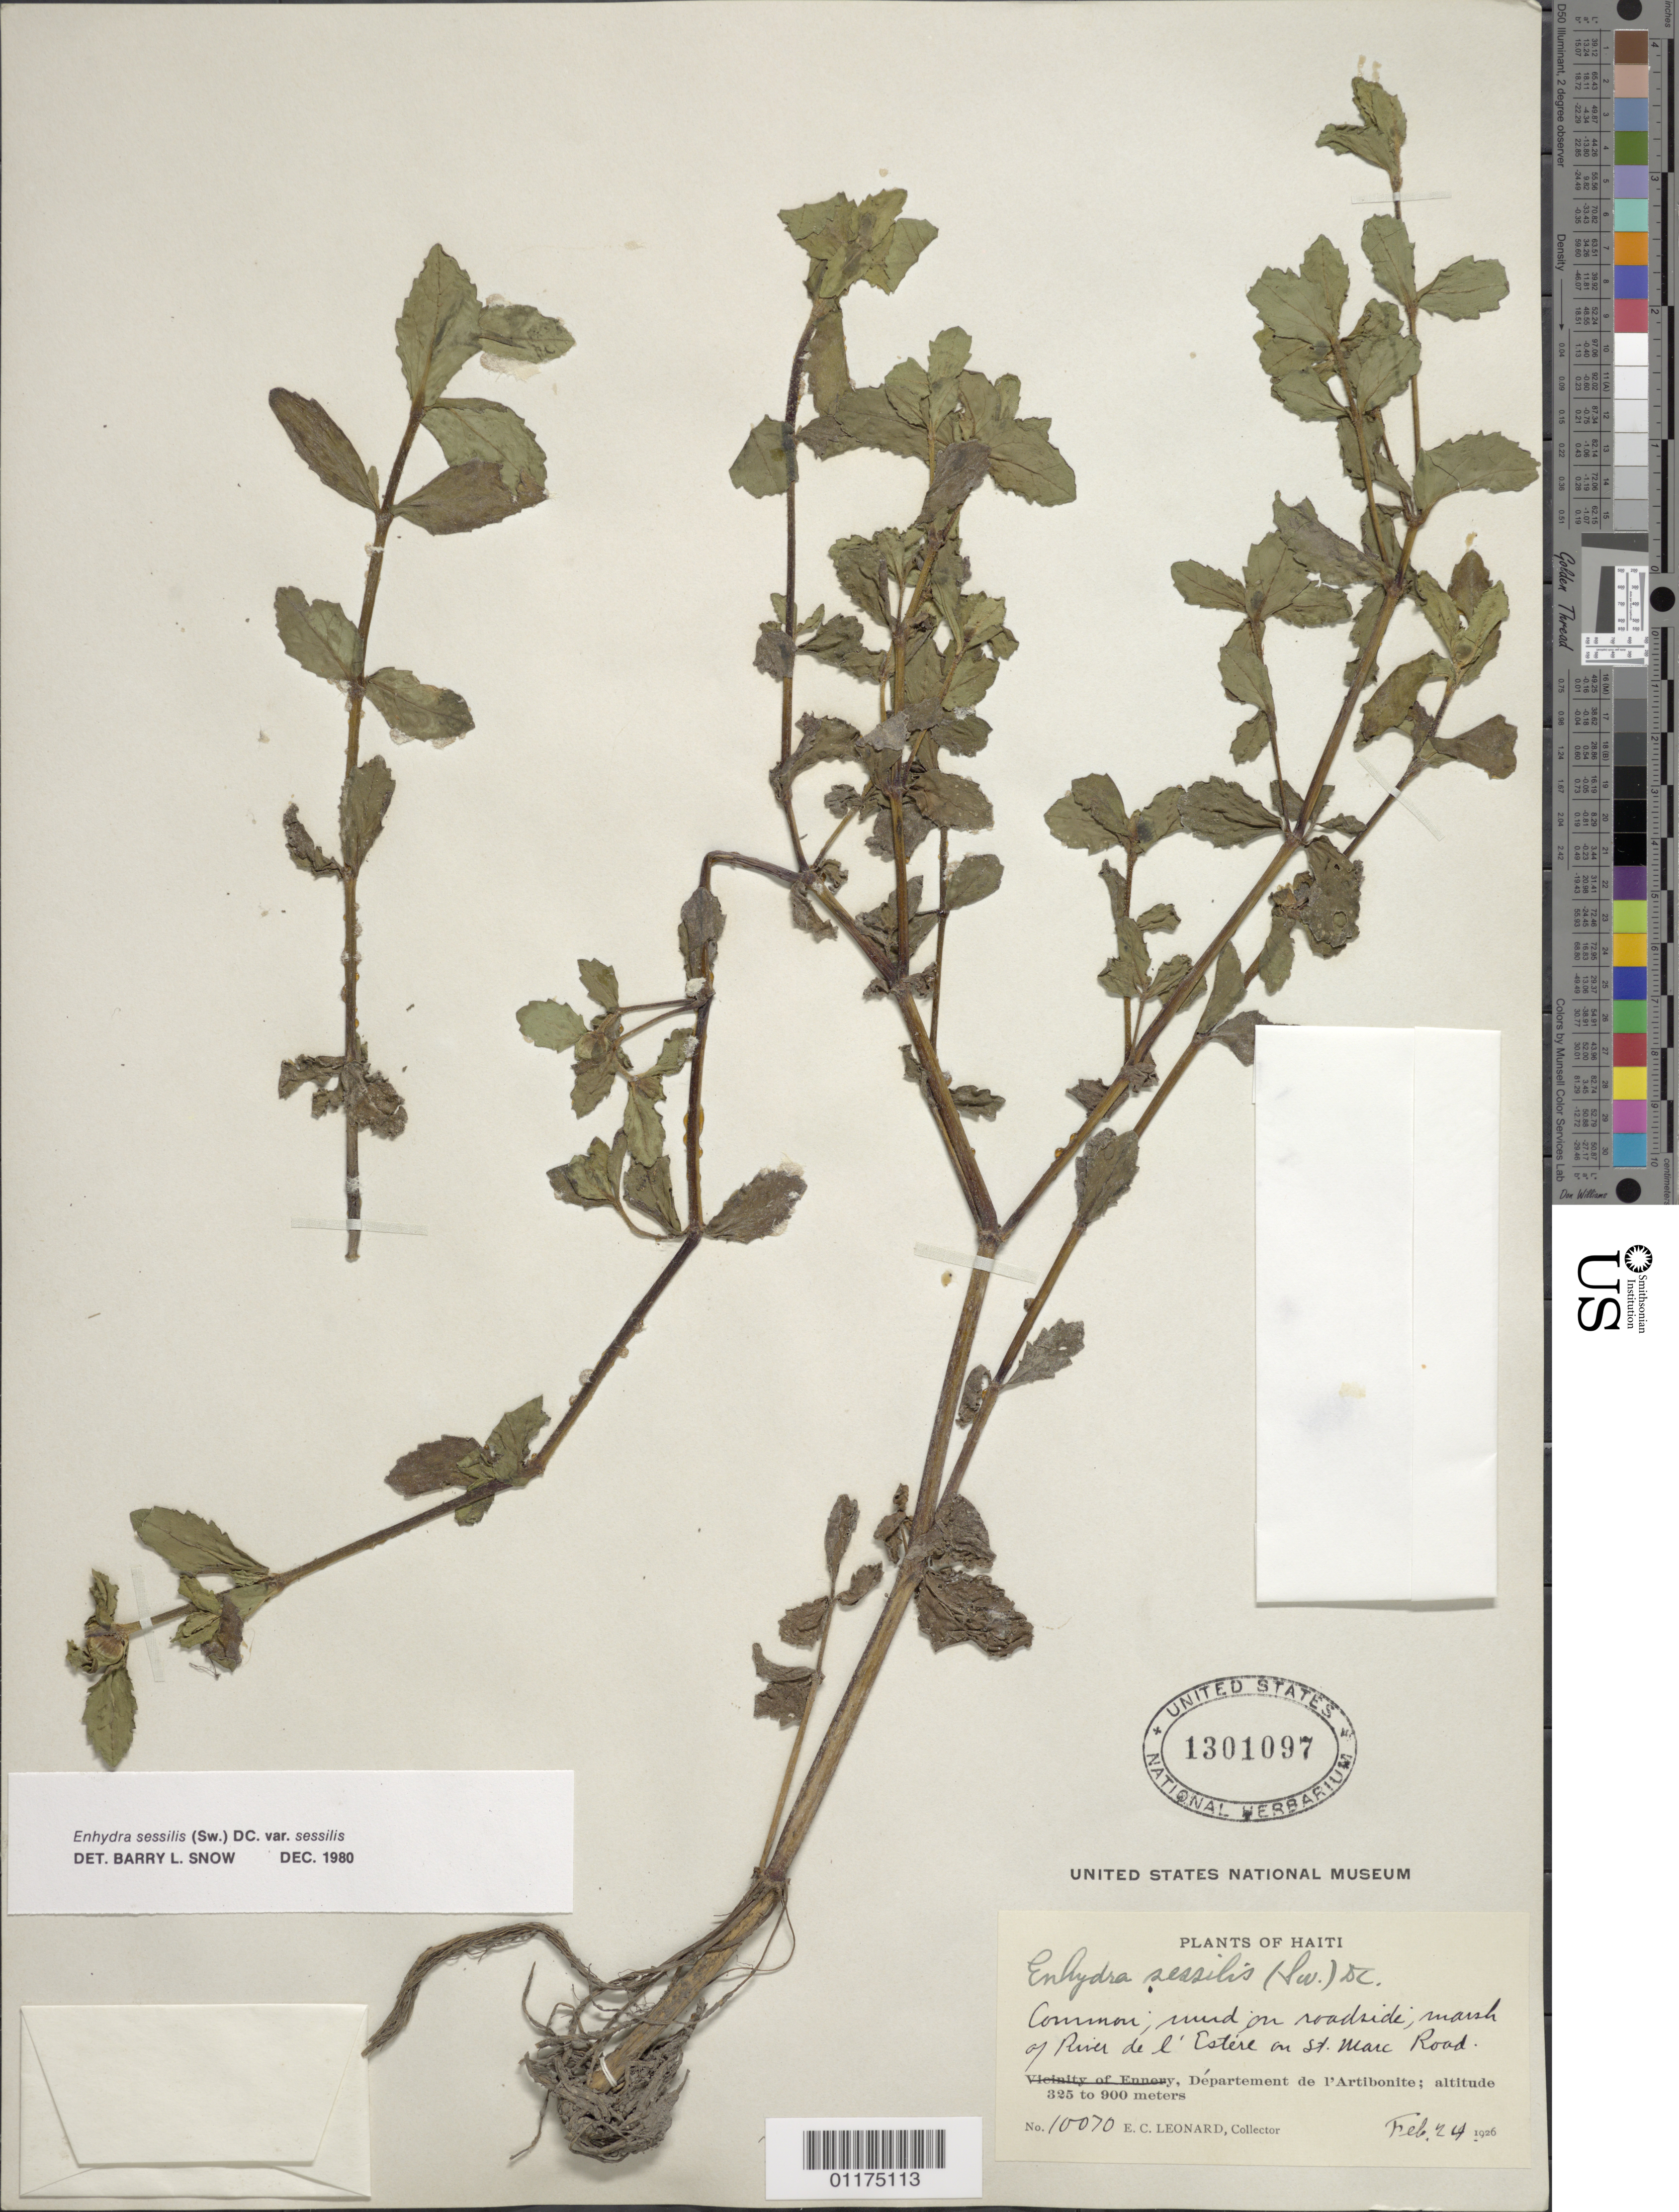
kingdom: Plantae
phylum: Tracheophyta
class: Magnoliopsida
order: Asterales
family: Asteraceae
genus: Enhydra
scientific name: Enhydra sessilis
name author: (Sw.) DC.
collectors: E. C. Leonard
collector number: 10070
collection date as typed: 20 Feb 1926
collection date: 1926-02-20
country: Haiti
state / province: Artibonite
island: Hispaniola I.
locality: marsh of River de l'Estere on St. Marc Road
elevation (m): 352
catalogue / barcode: US 1301097